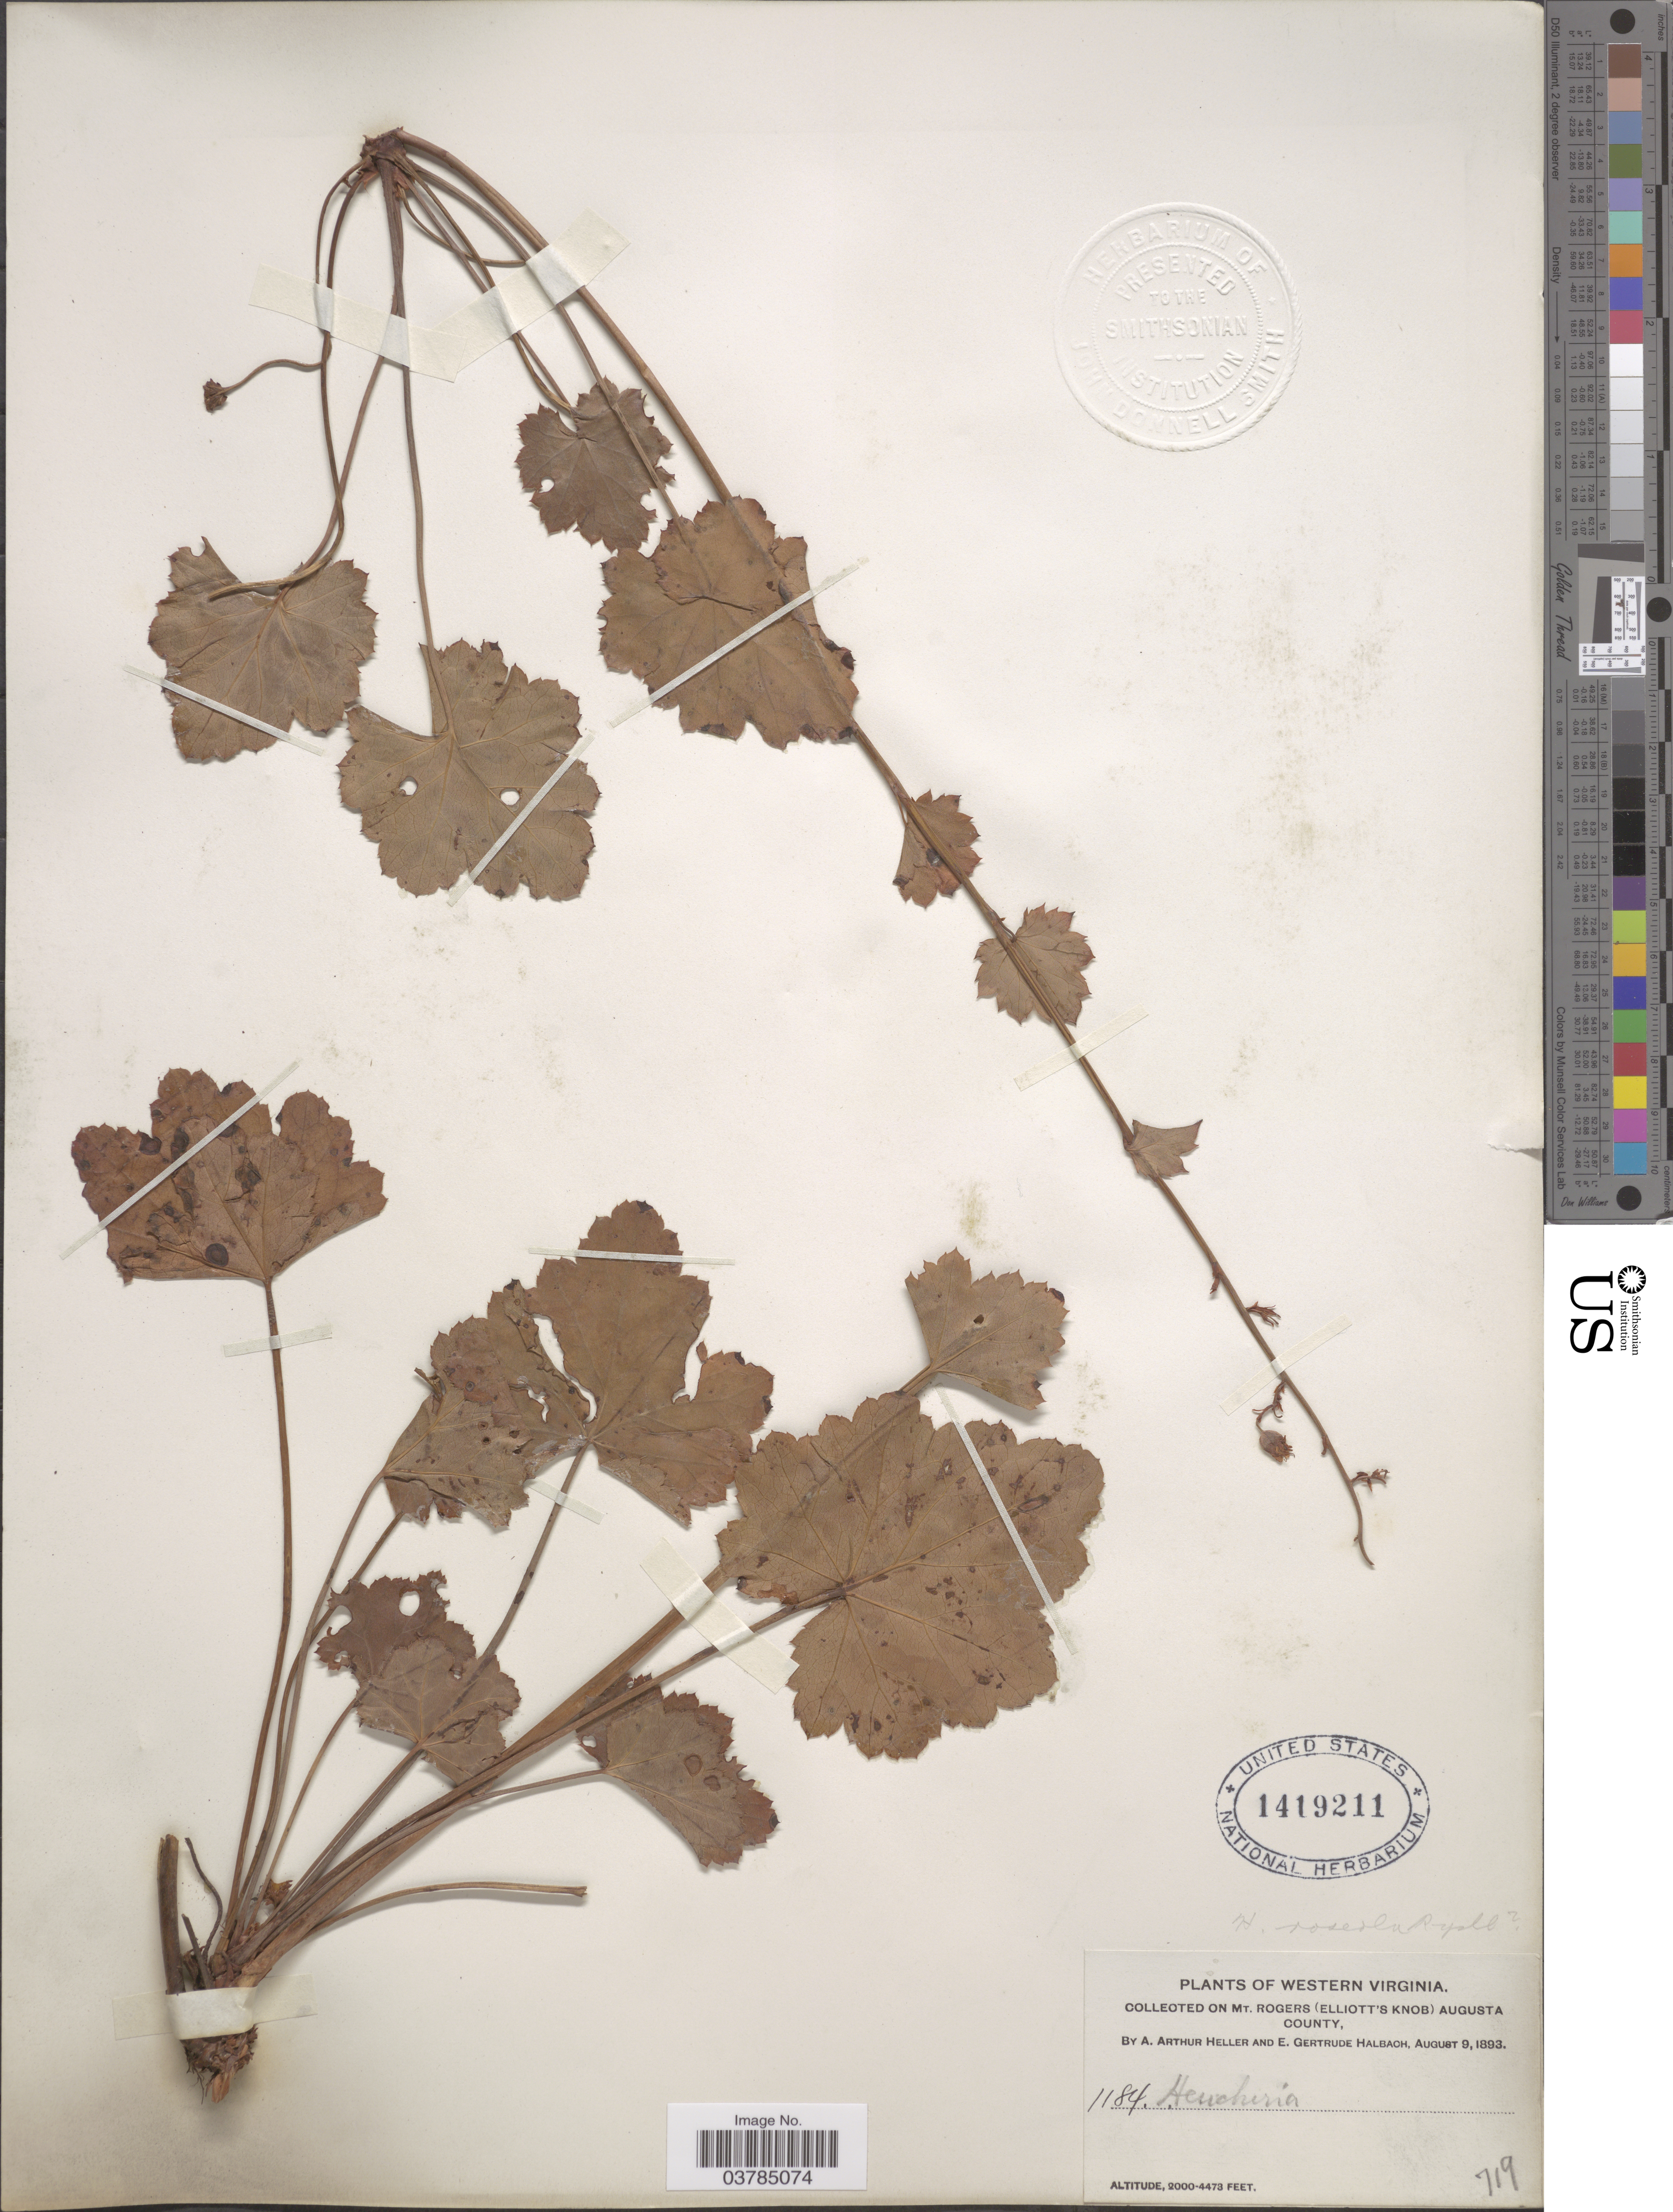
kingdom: Plantae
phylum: Tracheophyta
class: Magnoliopsida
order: Saxifragales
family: Saxifragaceae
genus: Heuchera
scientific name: Heuchera roseola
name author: Rydb.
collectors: A. A. Heller & E. G. Halbach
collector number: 1184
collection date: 1893-08-09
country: United States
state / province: Virginia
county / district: Augusta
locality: Western Virginia. Mt. Rogers (Elliot's Knob) Augusta County.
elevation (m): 610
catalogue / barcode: US 1419211